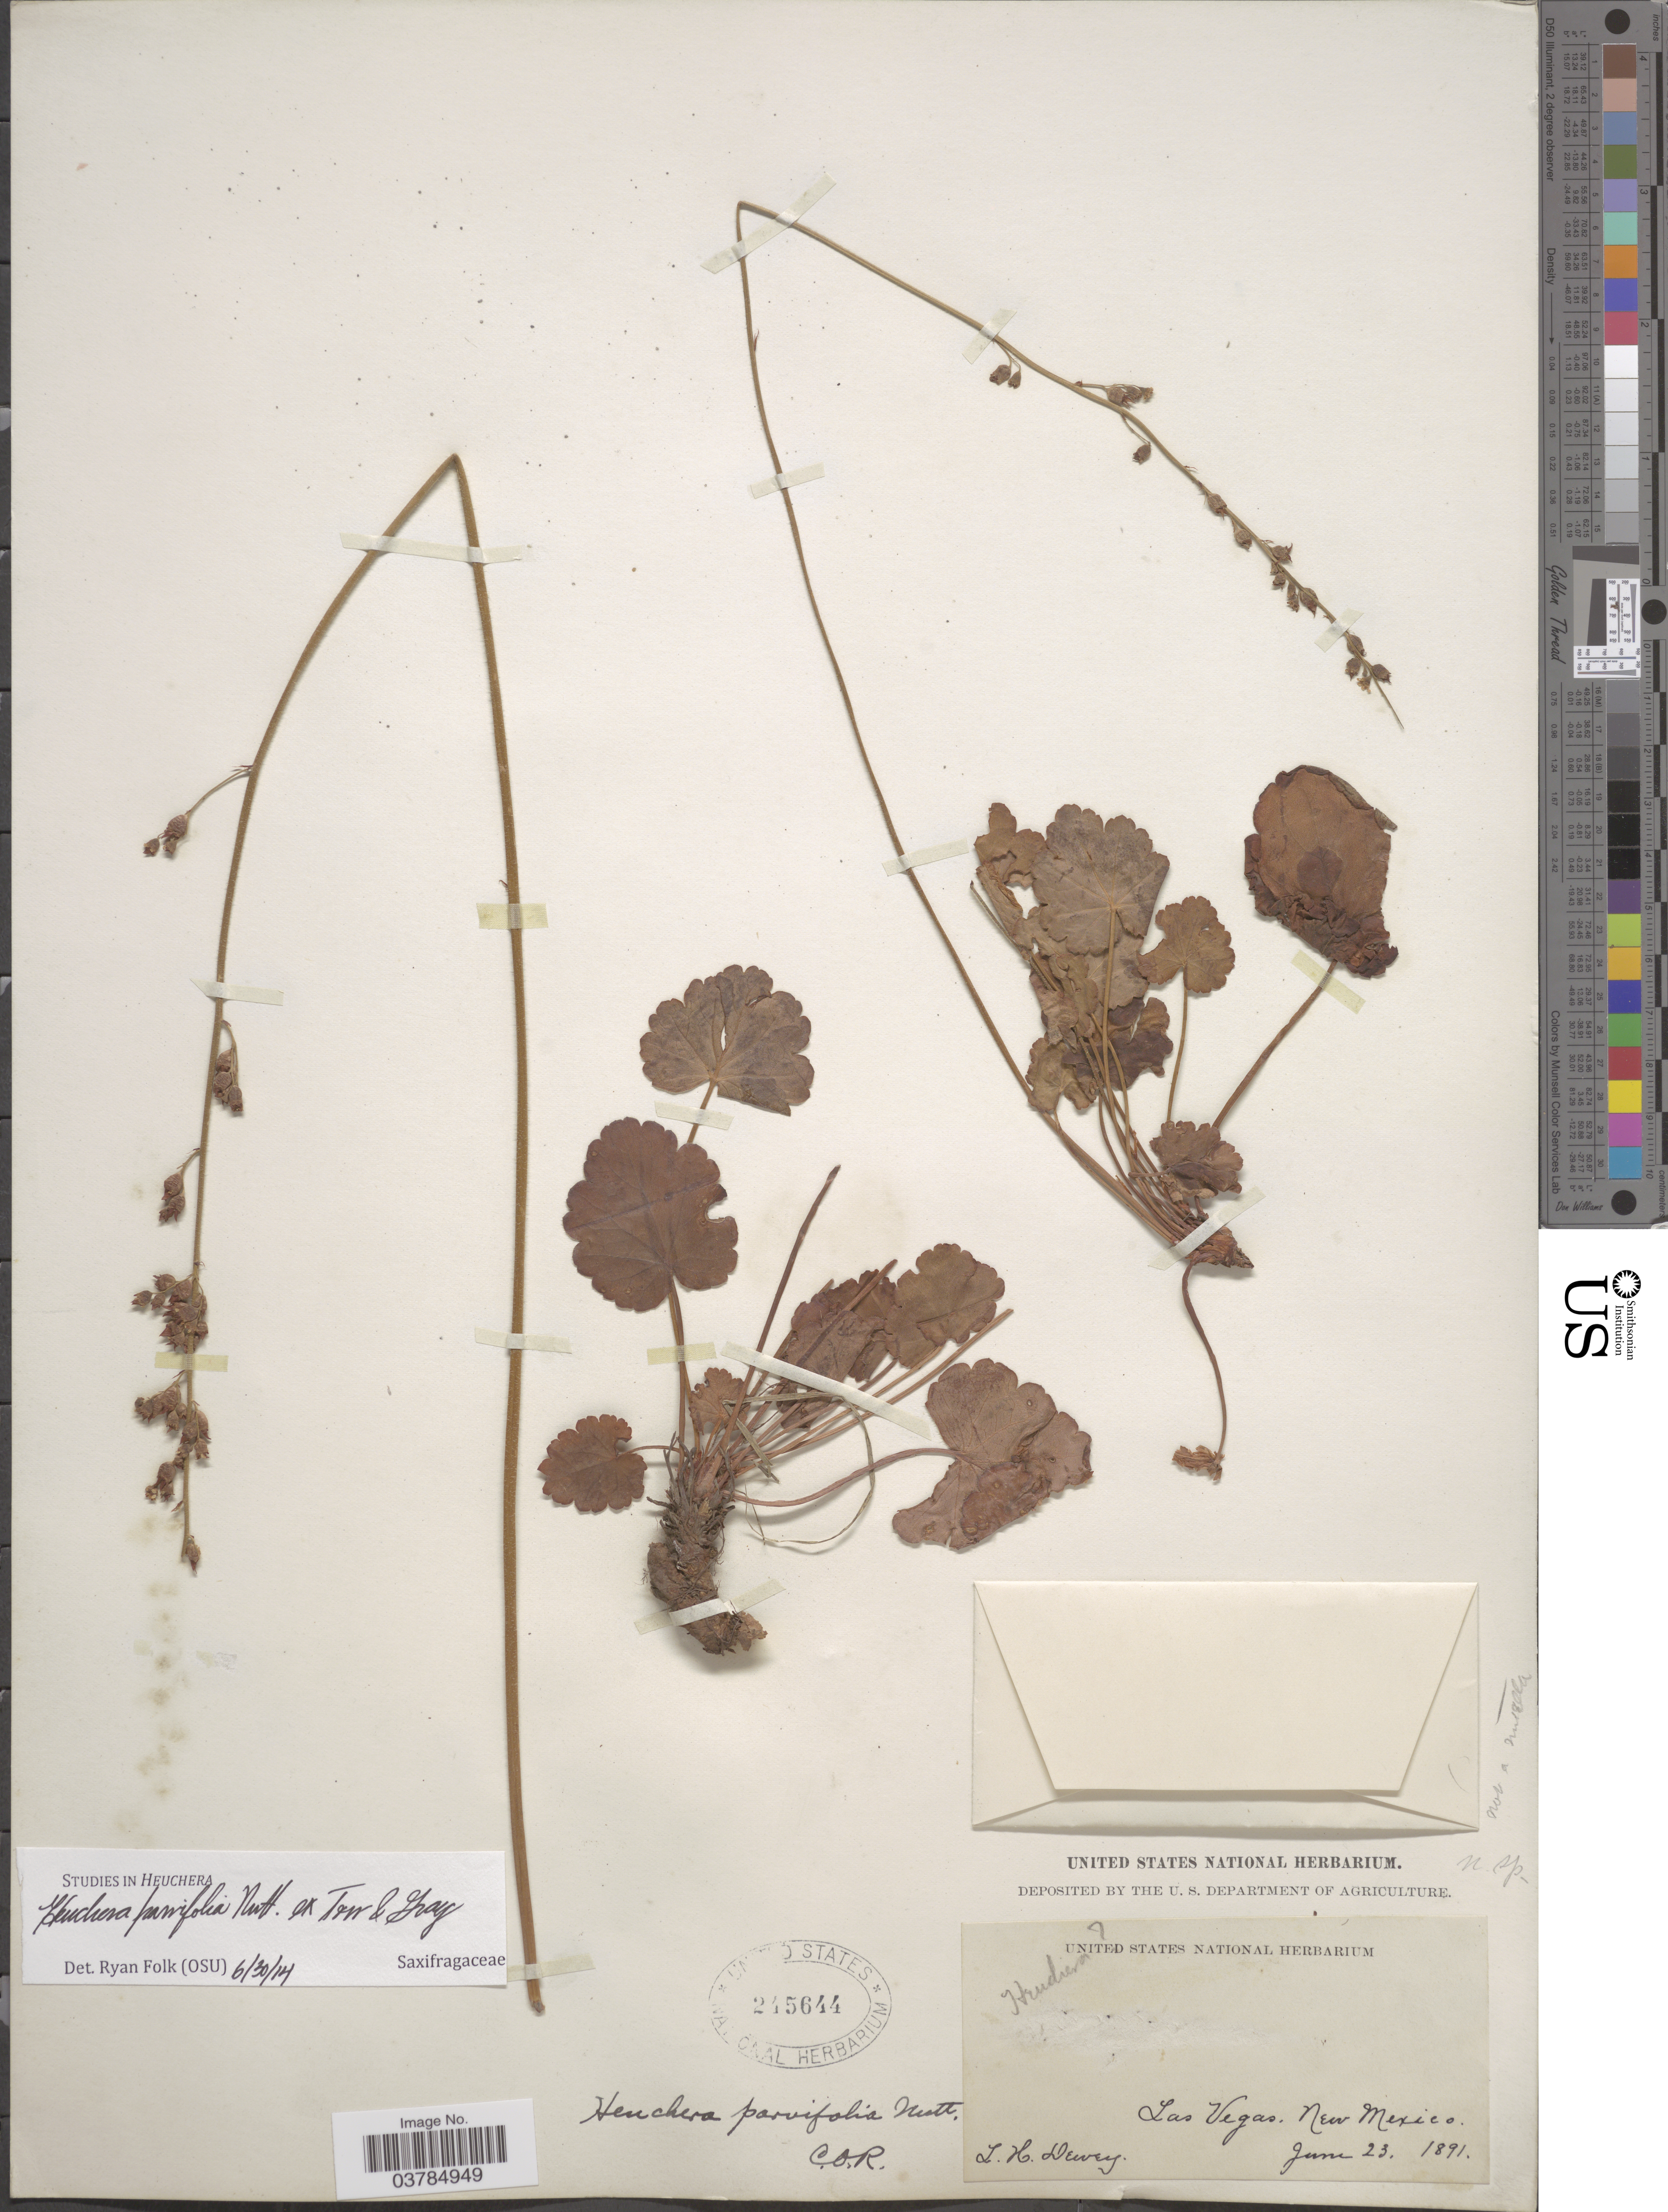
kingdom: Plantae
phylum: Tracheophyta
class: Magnoliopsida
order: Saxifragales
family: Saxifragaceae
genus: Heuchera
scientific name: Heuchera parvifolia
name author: Nutt.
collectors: L. H. Dewey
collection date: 1891-06-23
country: United States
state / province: New Mexico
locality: Las Vegas.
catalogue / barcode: US 245644